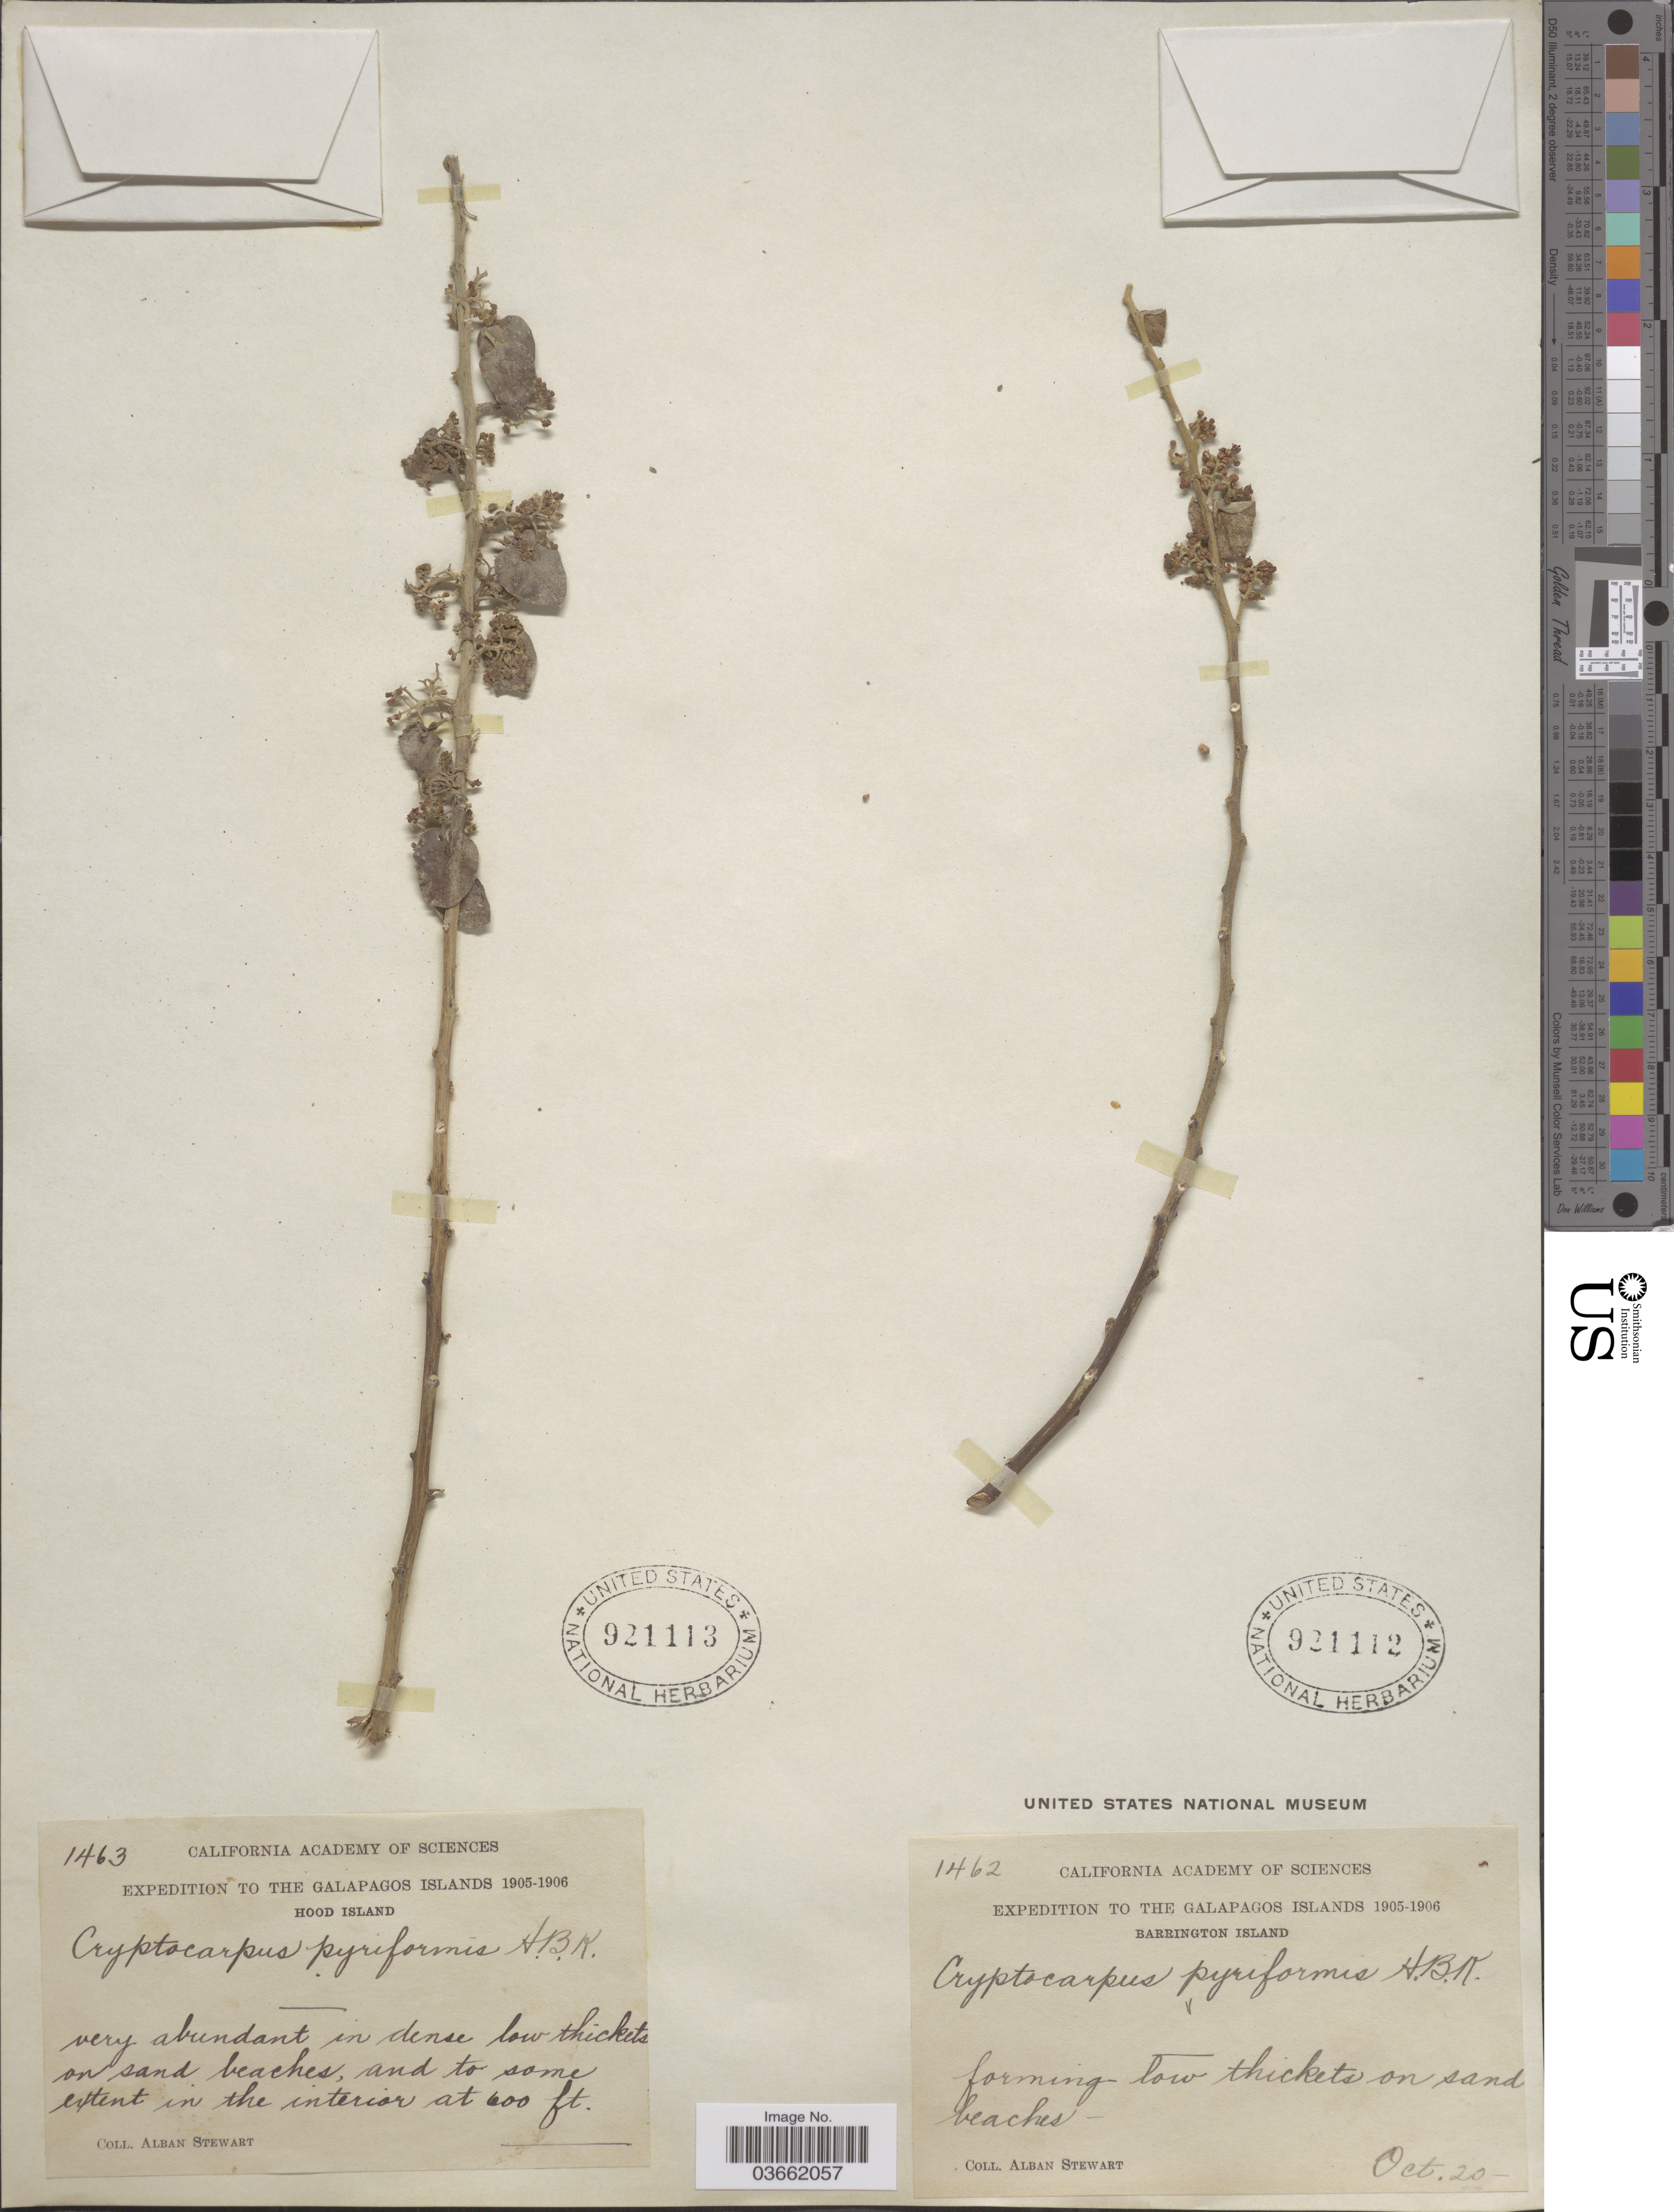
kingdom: Plantae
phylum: Tracheophyta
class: Magnoliopsida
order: Caryophyllales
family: Nyctaginaceae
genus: Cryptocarpus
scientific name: Cryptocarpus pyriformis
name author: Kunth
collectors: A. Stewart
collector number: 1462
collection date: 1905-10-20/1906-10-20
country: Ecuador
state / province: Colón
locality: The Galapagos Islands. Barrington Island.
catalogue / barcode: US 921112